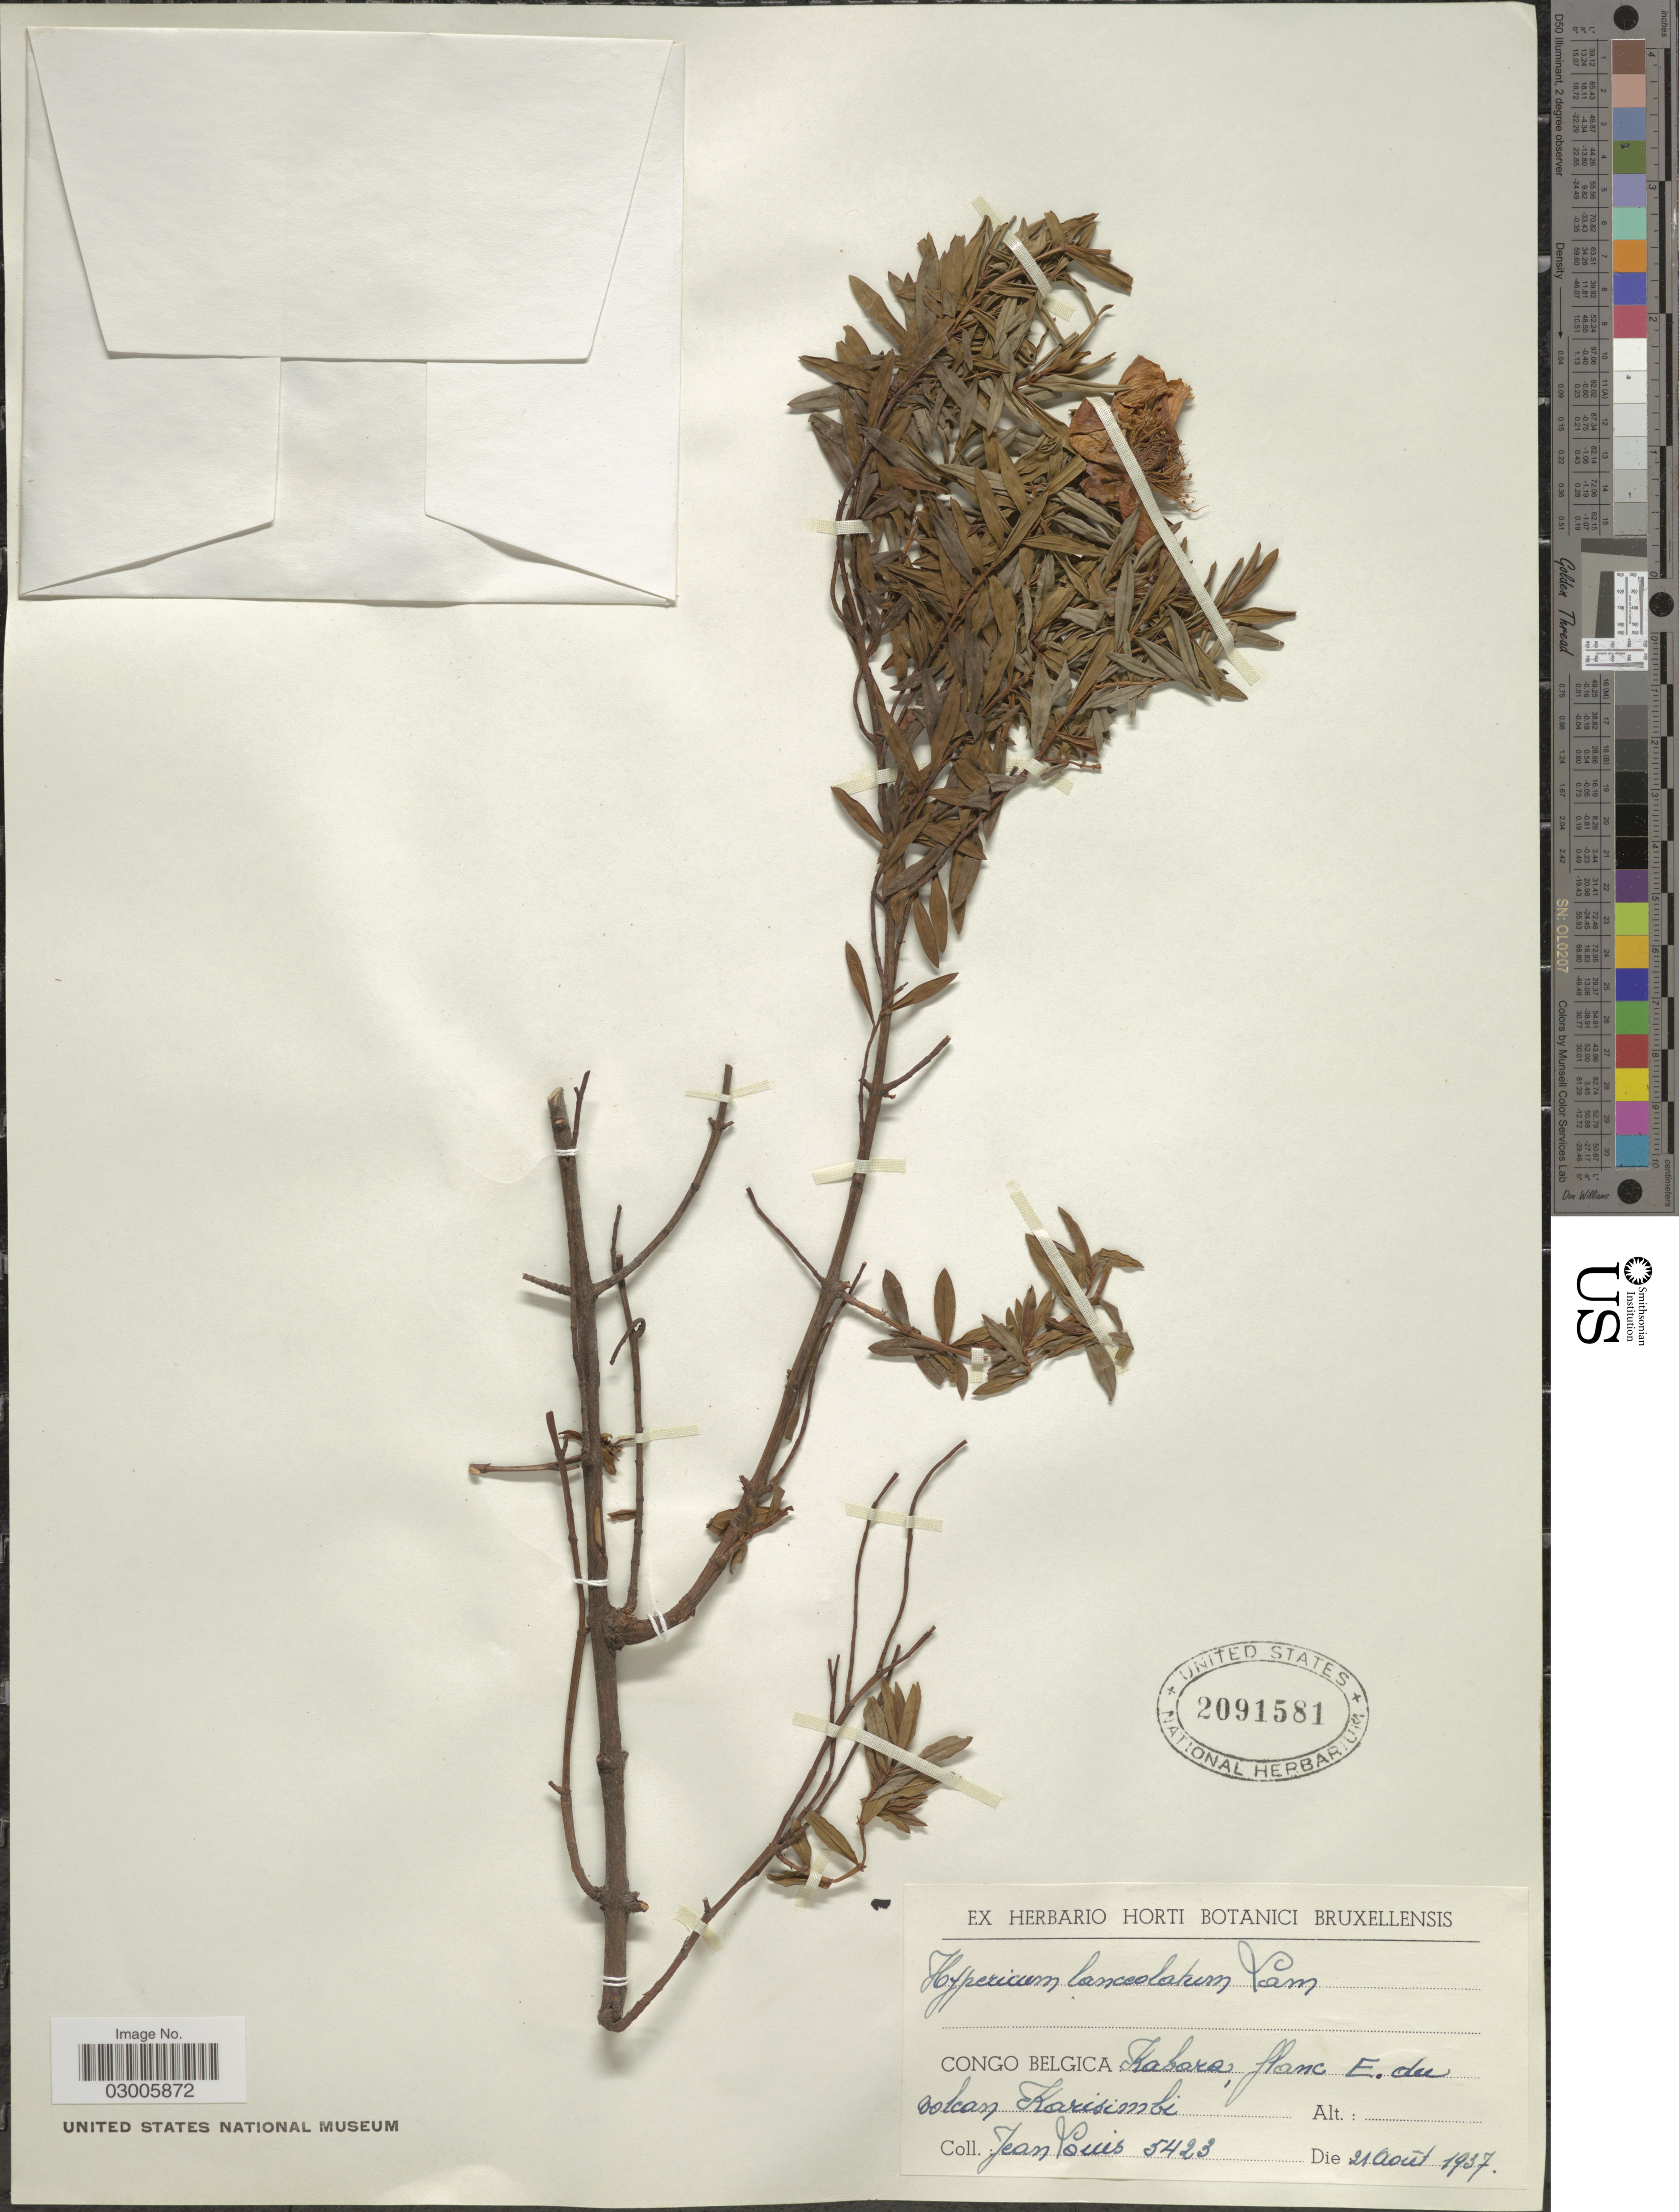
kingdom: Plantae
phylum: Tracheophyta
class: Magnoliopsida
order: Malpighiales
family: Hypericaceae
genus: Hypericum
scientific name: Hypericum revolutum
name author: Vahl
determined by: Strong, Mark T., (BOT), Smithsonian Institution - National Museum of Natural History (UNITED STATES)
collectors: J. Louis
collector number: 5423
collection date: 1937-08-21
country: Congo, Democratic Republic of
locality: Kabara, flanc E. du volcan Karisimbi.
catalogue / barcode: US 2091581